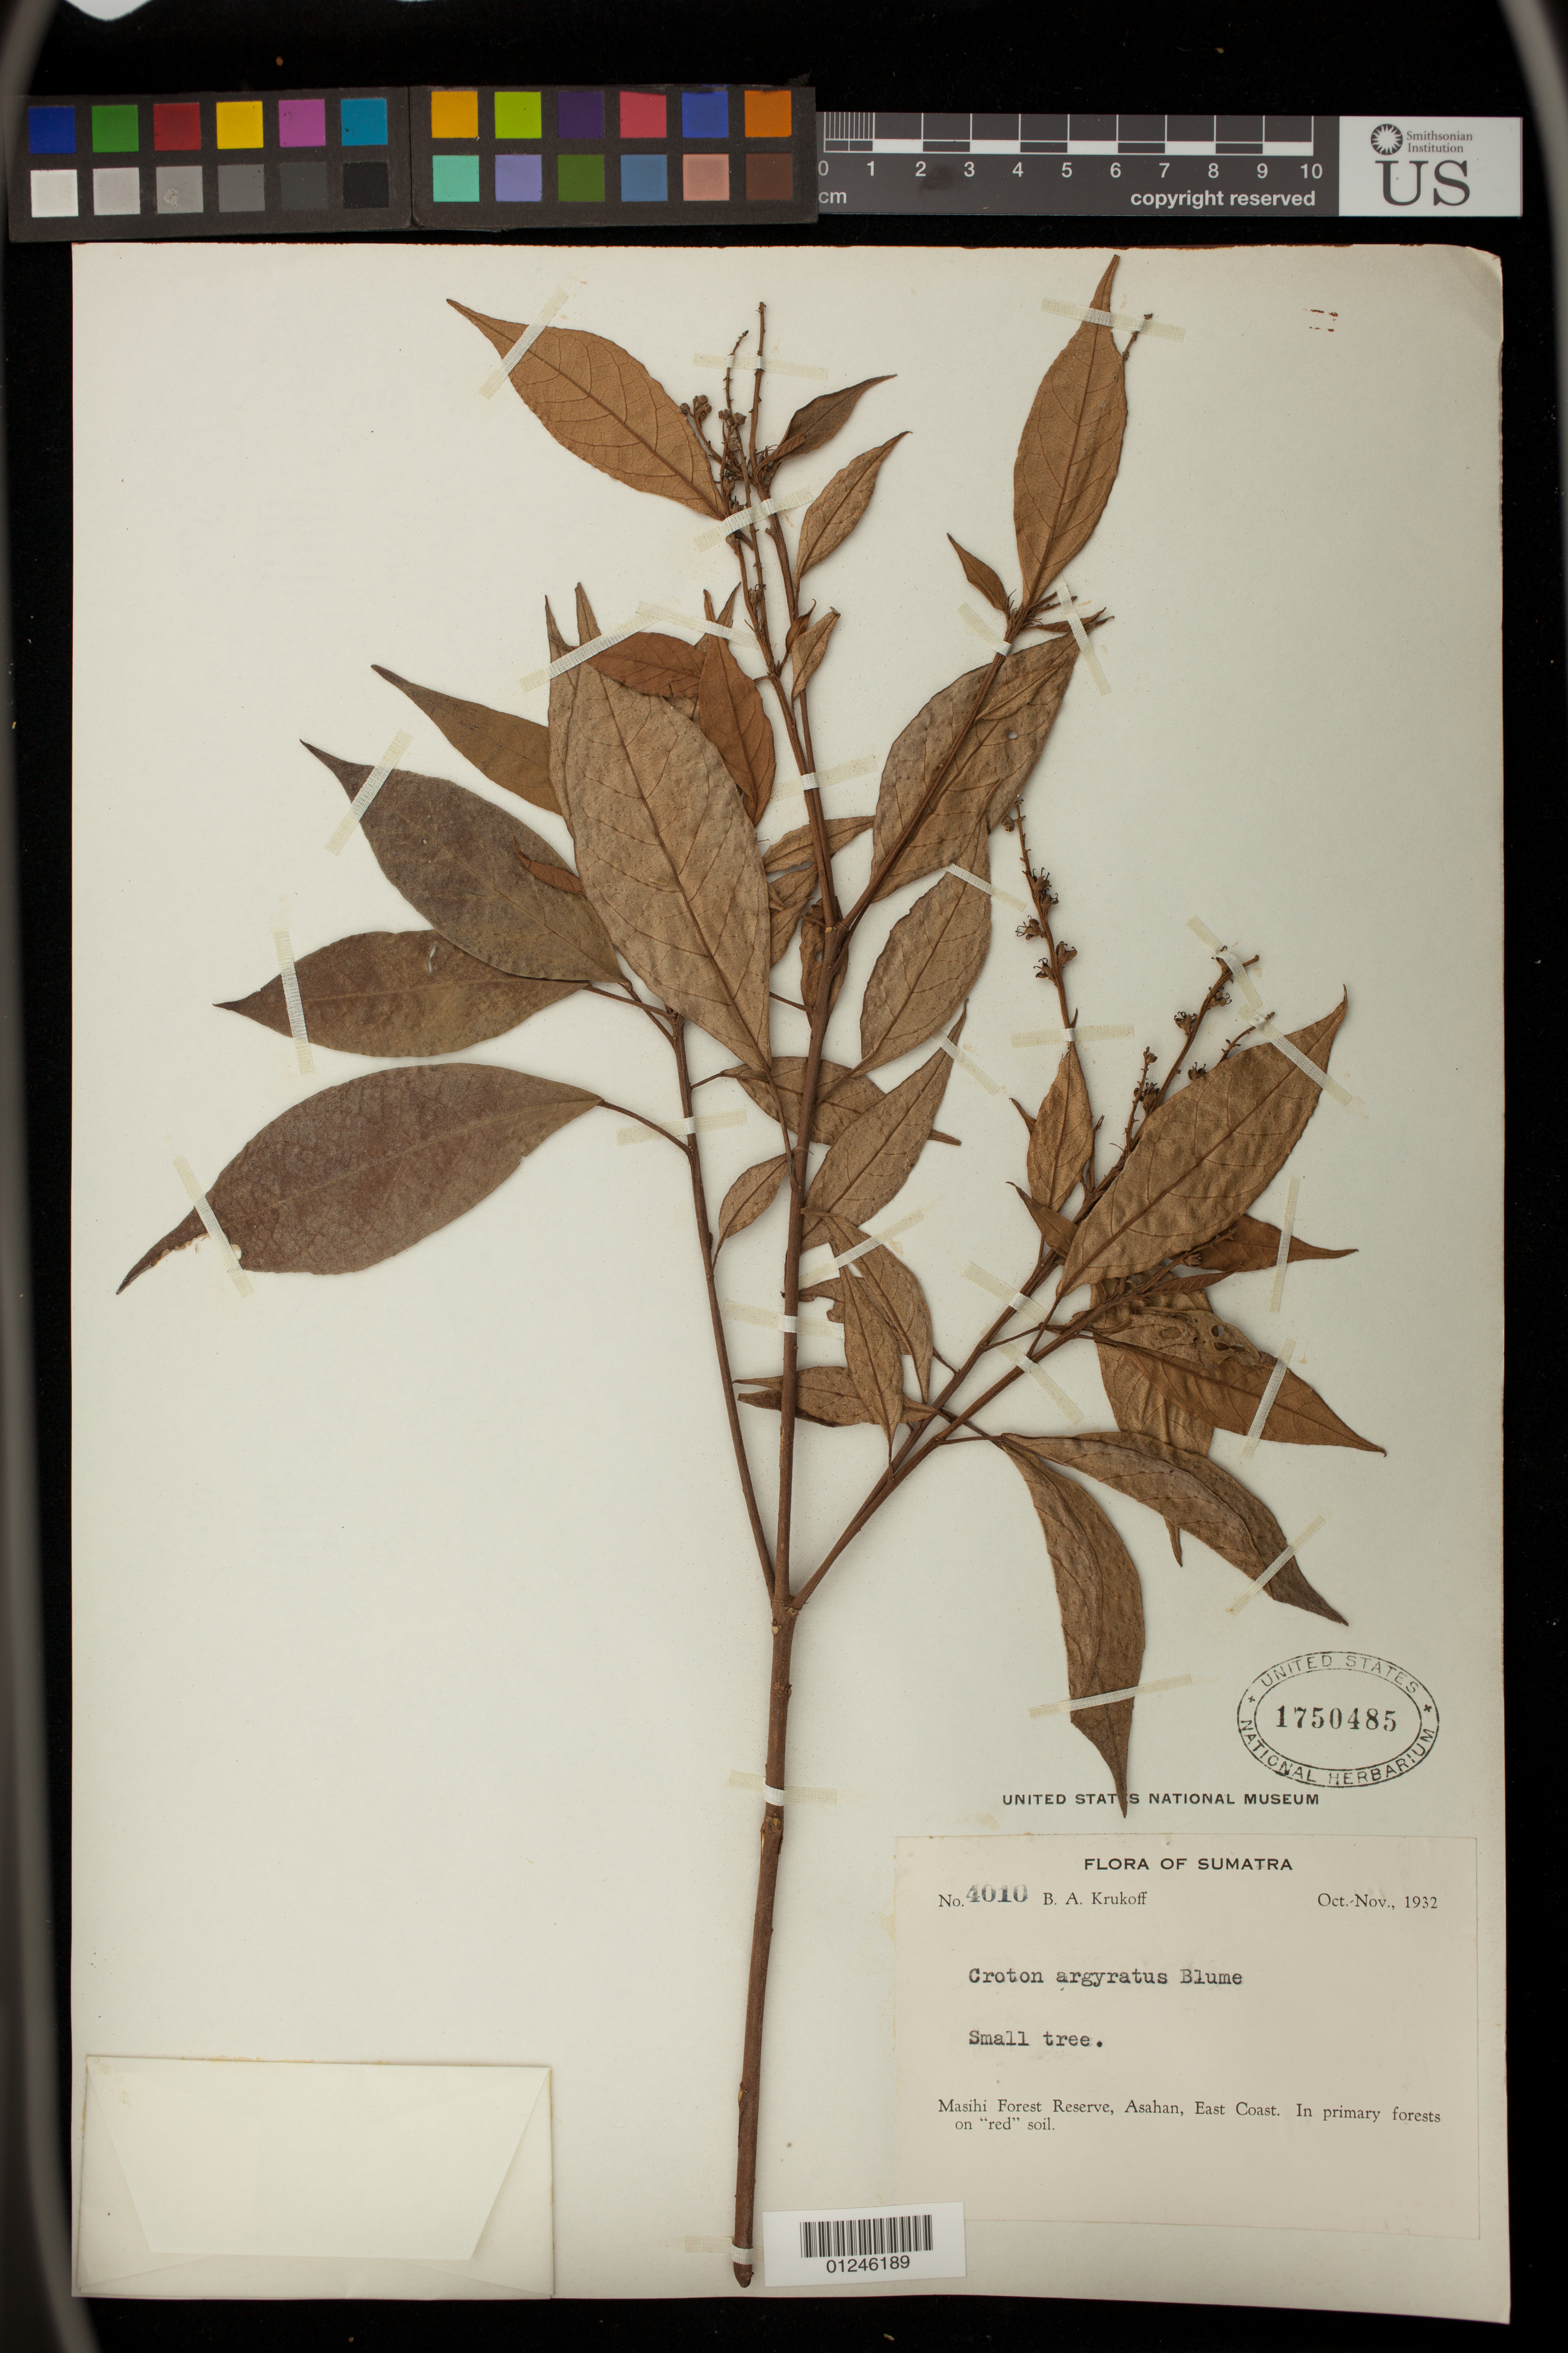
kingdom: Plantae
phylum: Tracheophyta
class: Magnoliopsida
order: Malpighiales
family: Euphorbiaceae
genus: Croton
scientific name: Croton argyratus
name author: Blume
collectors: B. A. Krukoff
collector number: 4010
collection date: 1932-10-01/1932-11-01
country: Indonesia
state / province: Sumatra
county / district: Sumatera Utara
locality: Masihi Forest Reserve, Asahan, East Coast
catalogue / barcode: US 1750485